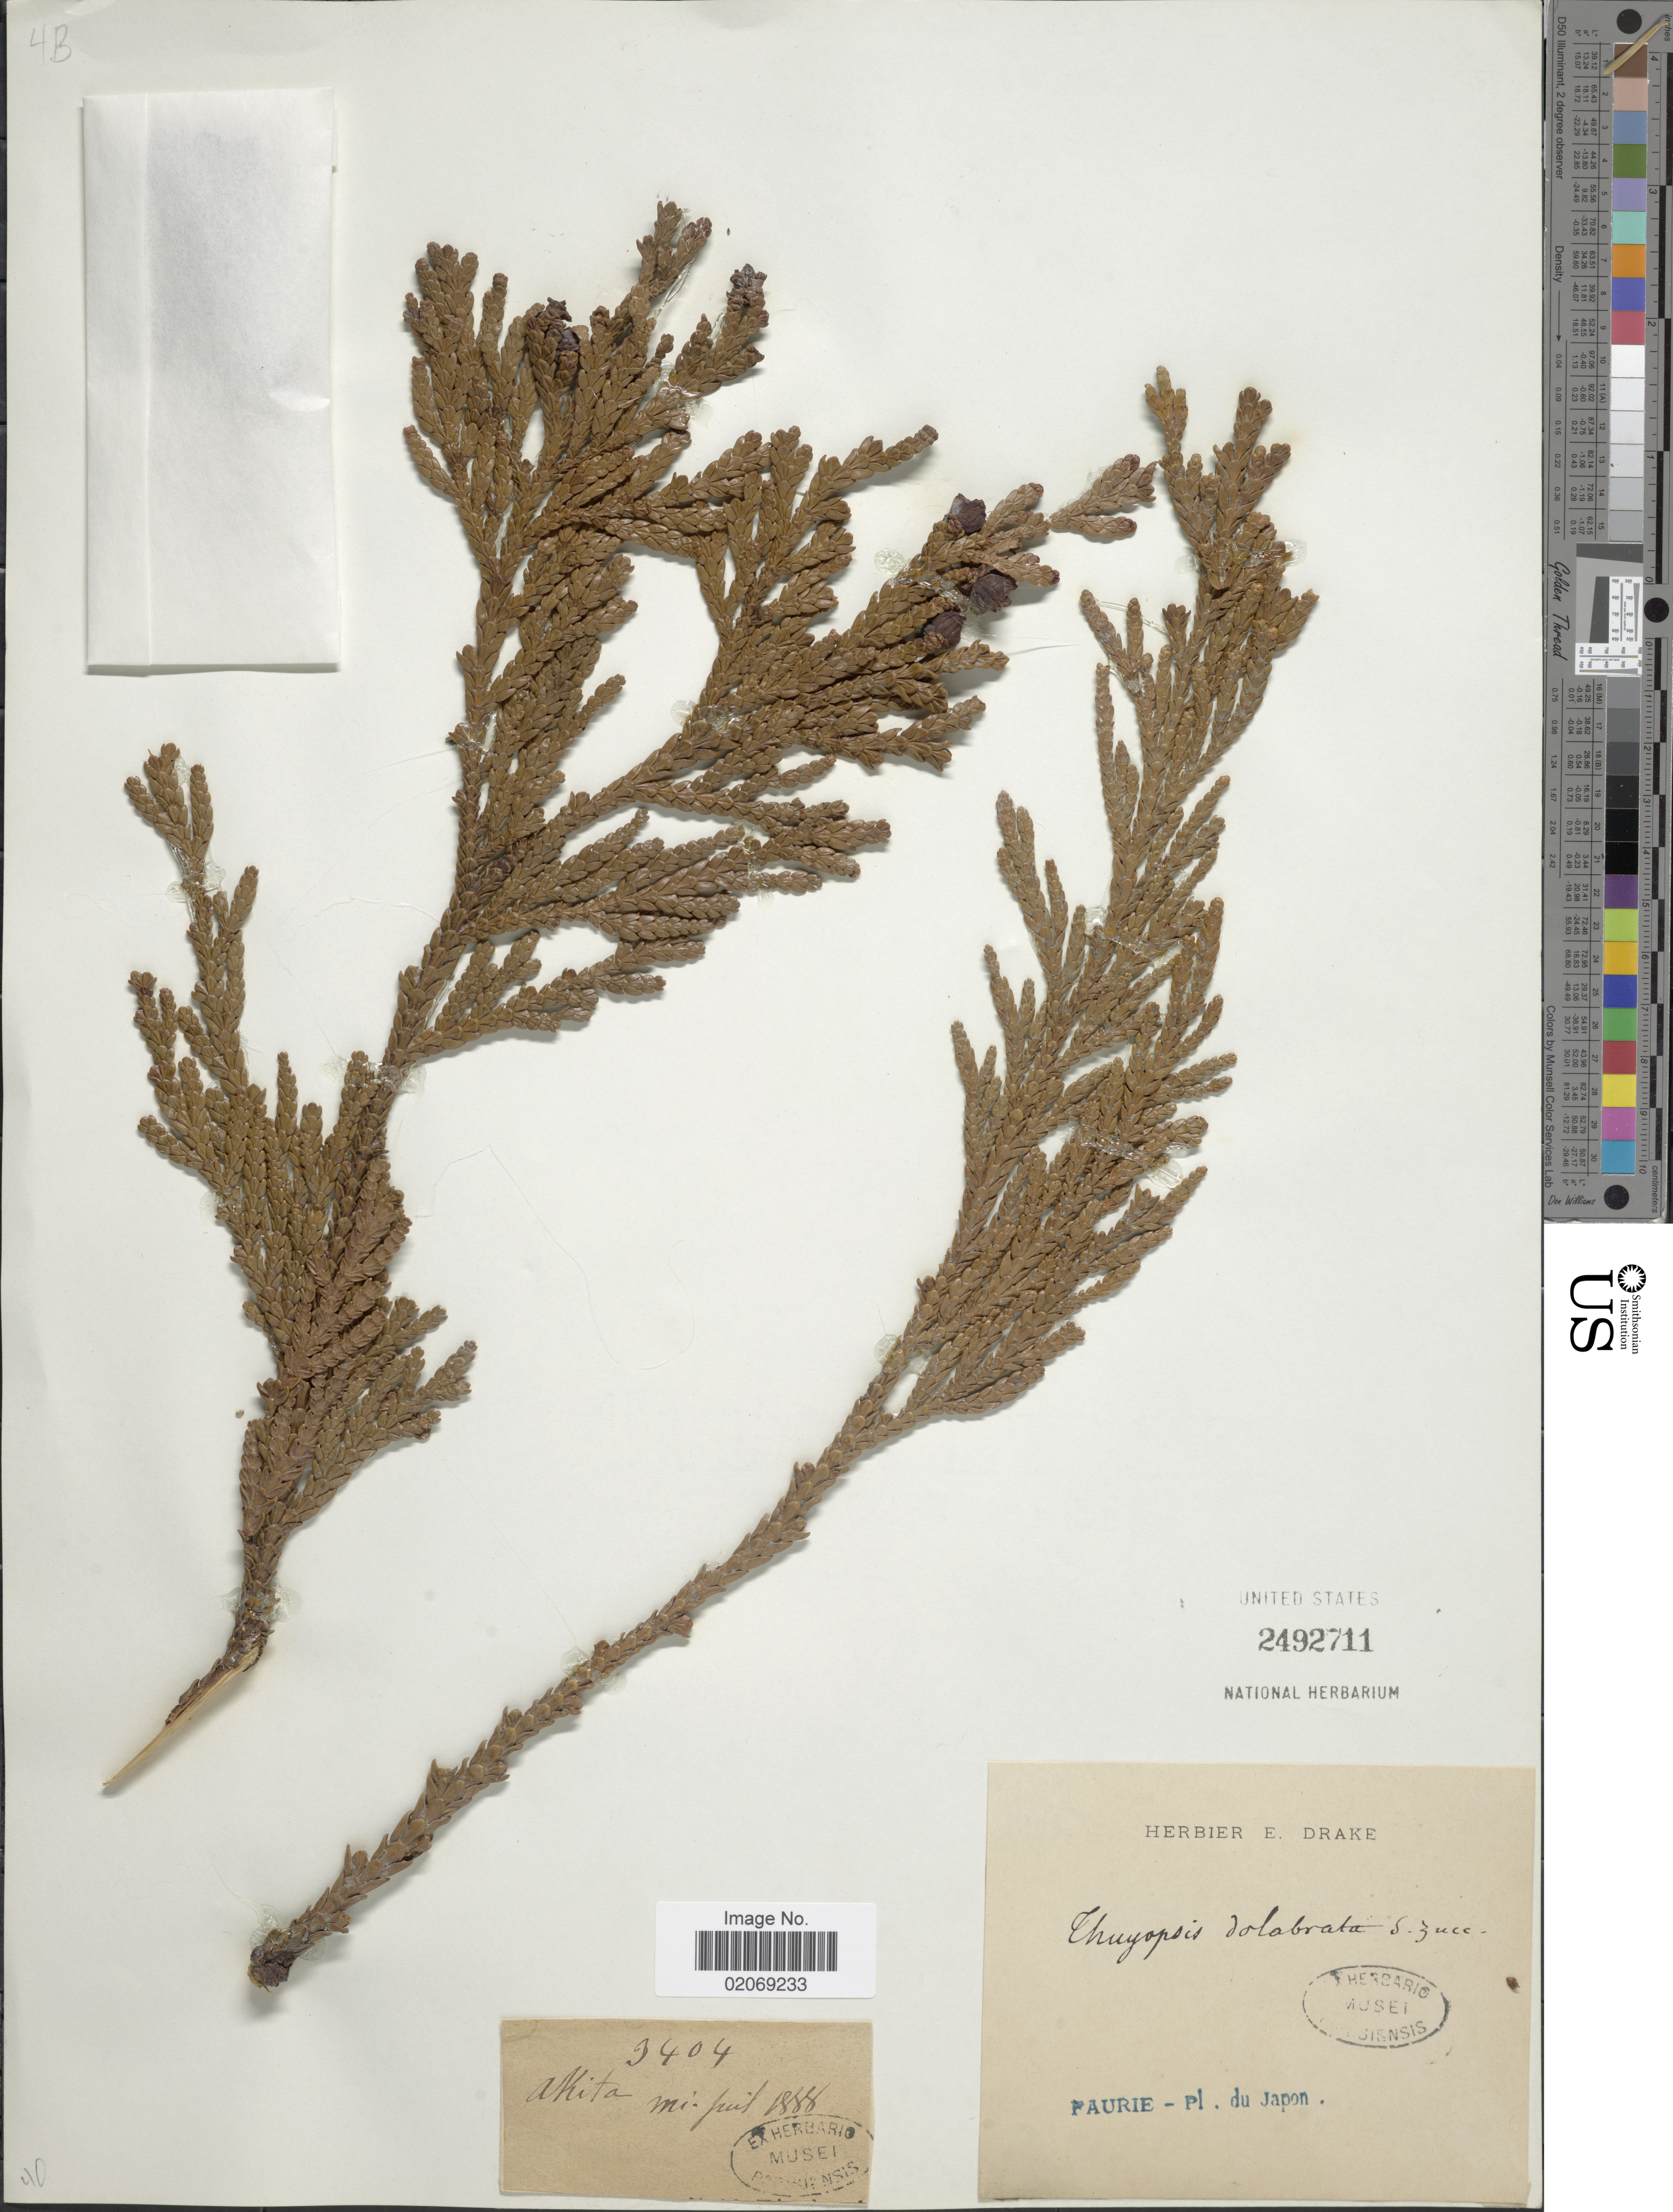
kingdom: Plantae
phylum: Tracheophyta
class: Pinopsida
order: Pinales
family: Cupressaceae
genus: Thujopsis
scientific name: Thujopsis dolabrata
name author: (Thunb. ex L. f.) Siebold & Zucc.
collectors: ex herb. E. Drake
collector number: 3404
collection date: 1888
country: Japan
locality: Akita.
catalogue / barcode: US 2492711